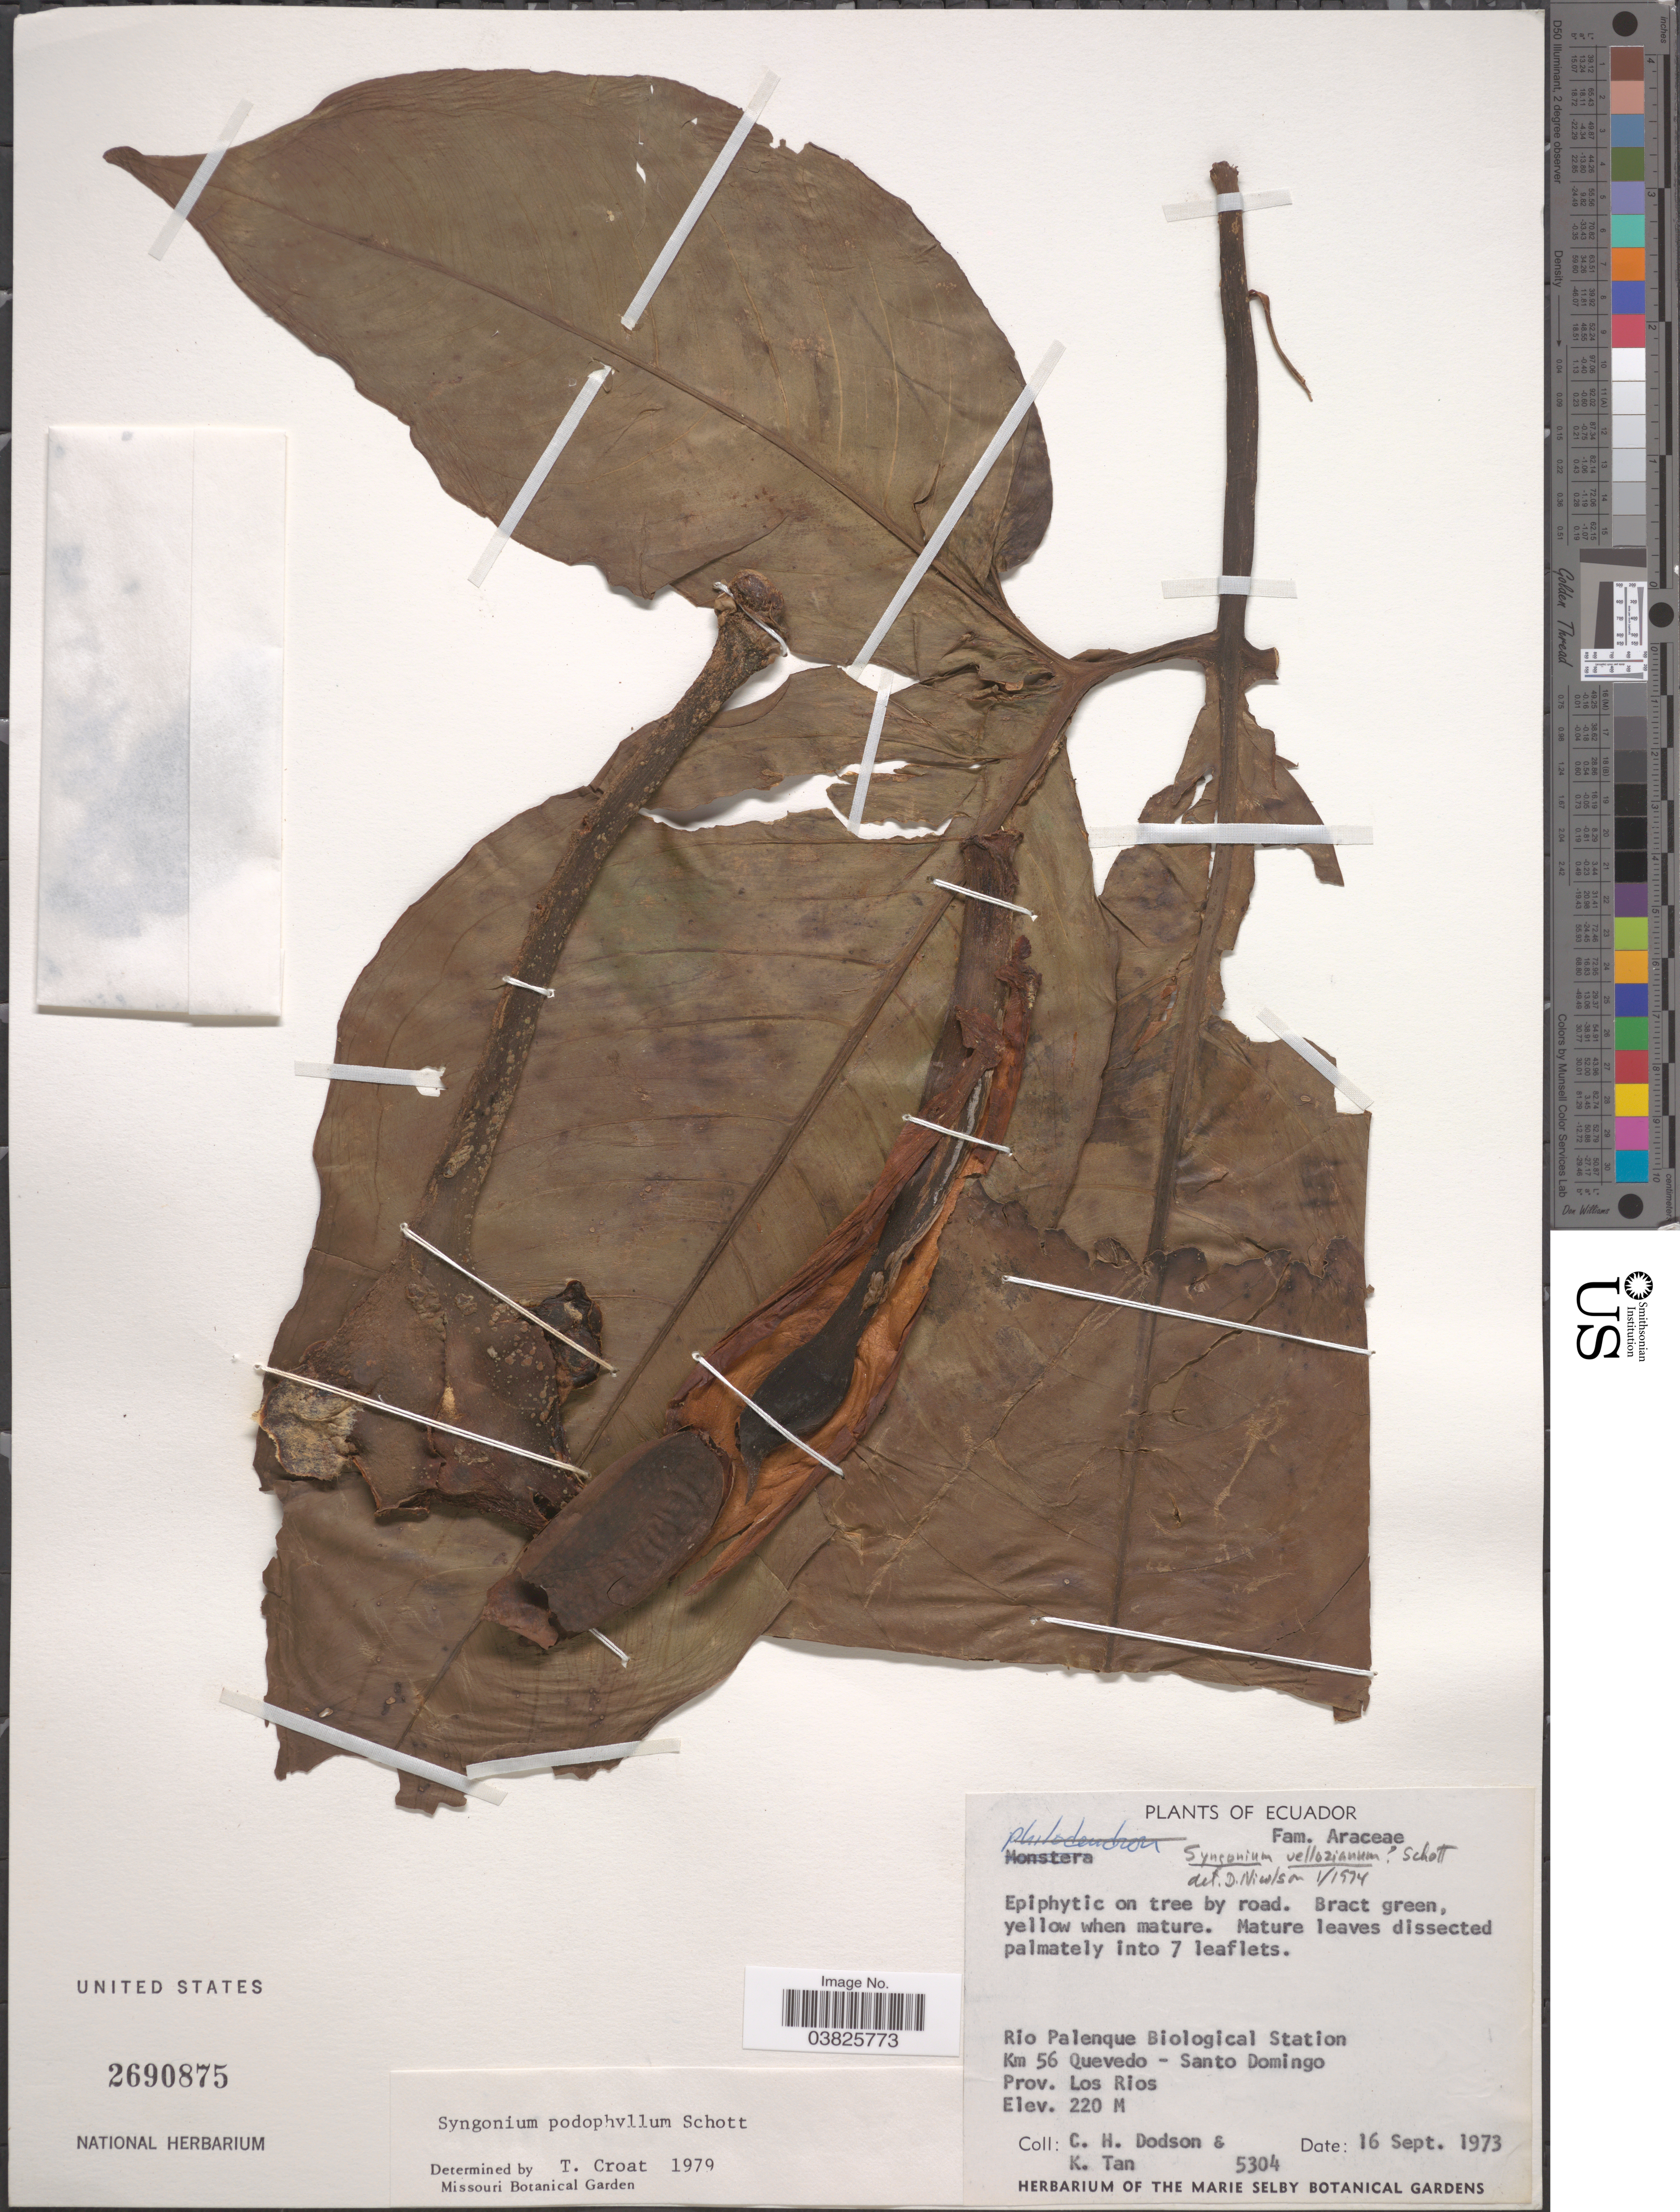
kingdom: Plantae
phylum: Tracheophyta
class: Liliopsida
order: Alismatales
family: Araceae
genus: Syngonium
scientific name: Syngonium podophyllum 'Lemon-Lime'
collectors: C. H. Dodson & K. Tan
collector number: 5304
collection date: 1973-09-16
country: Ecuador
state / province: Los Ríos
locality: Rio Palenque Biological Station. Km 56 Quevedo - Santa Domingo.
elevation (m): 220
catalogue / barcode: US 2690875